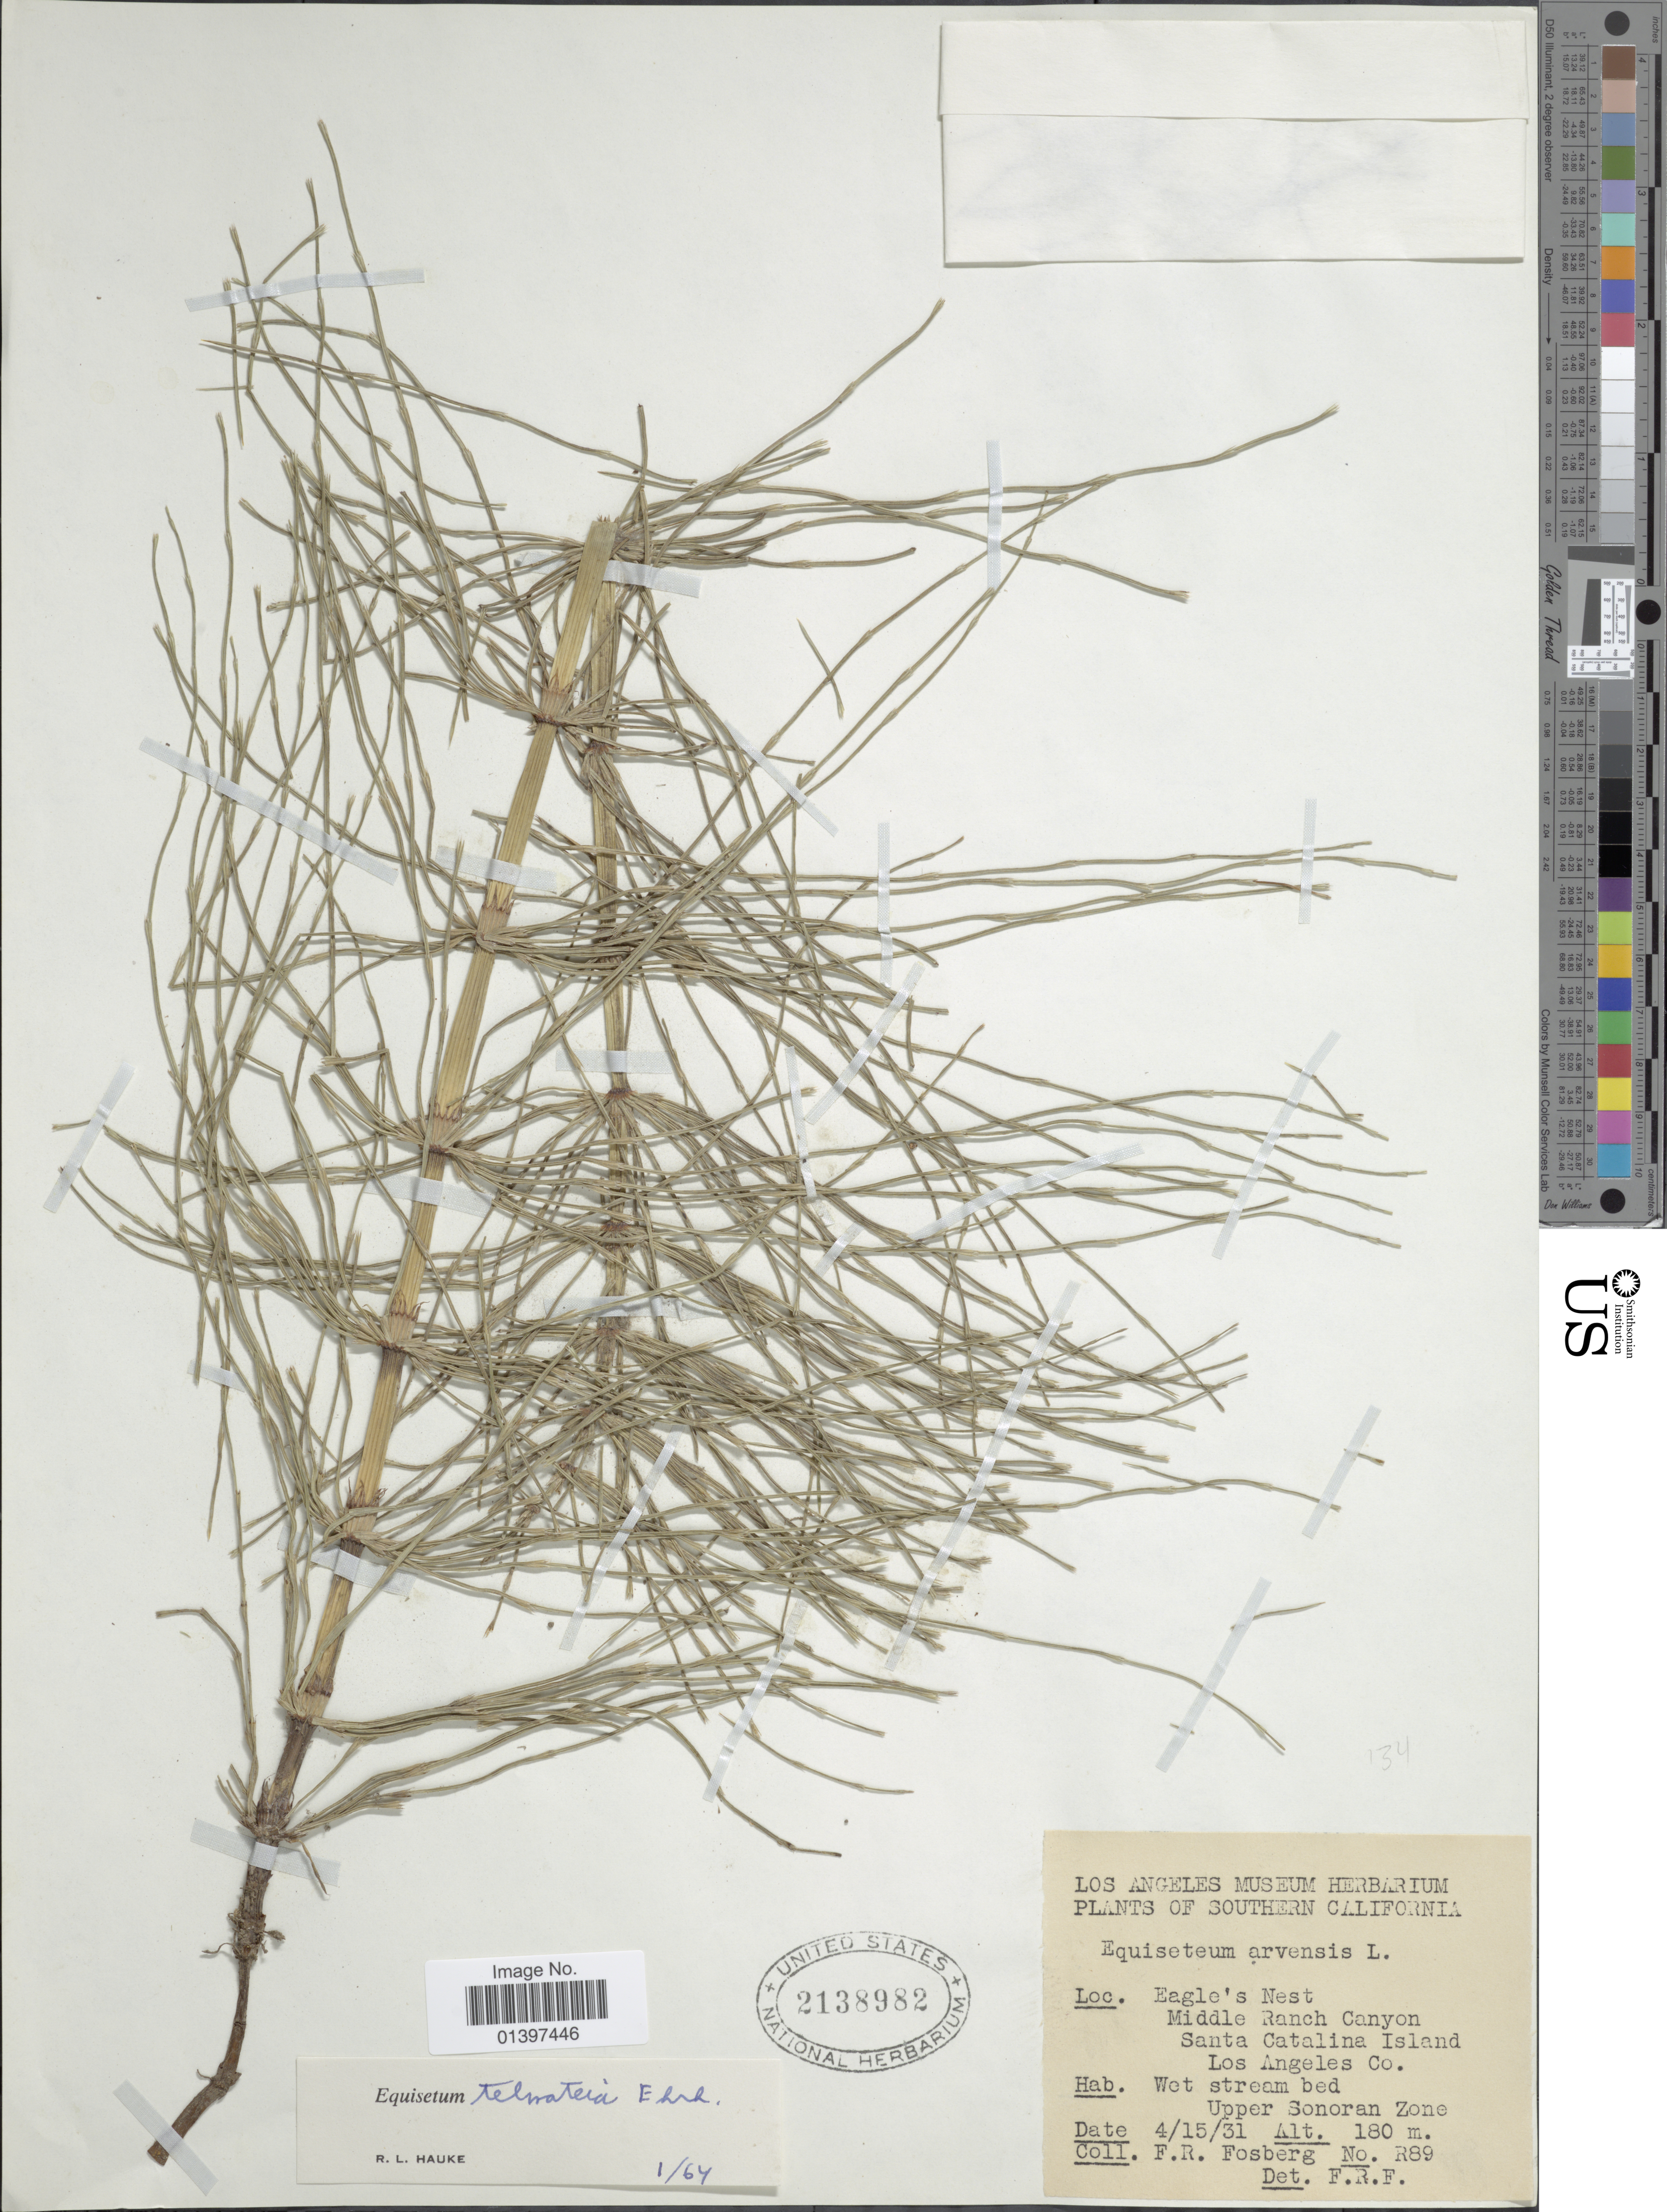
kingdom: Plantae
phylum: Tracheophyta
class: Polypodiopsida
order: Equisetales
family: Equisetaceae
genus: Equisetum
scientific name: Equisetum telmateia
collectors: F. R. Fosberg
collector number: R89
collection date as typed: Transcribed d/m/y: 15/4/31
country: United States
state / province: California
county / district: Los Angeles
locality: Southern California, Eagle's Nest, Middle Ranch Canyon, Santa Catalina Island, Los Angeles Co., wet stream bed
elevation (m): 180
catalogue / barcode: US 2138982